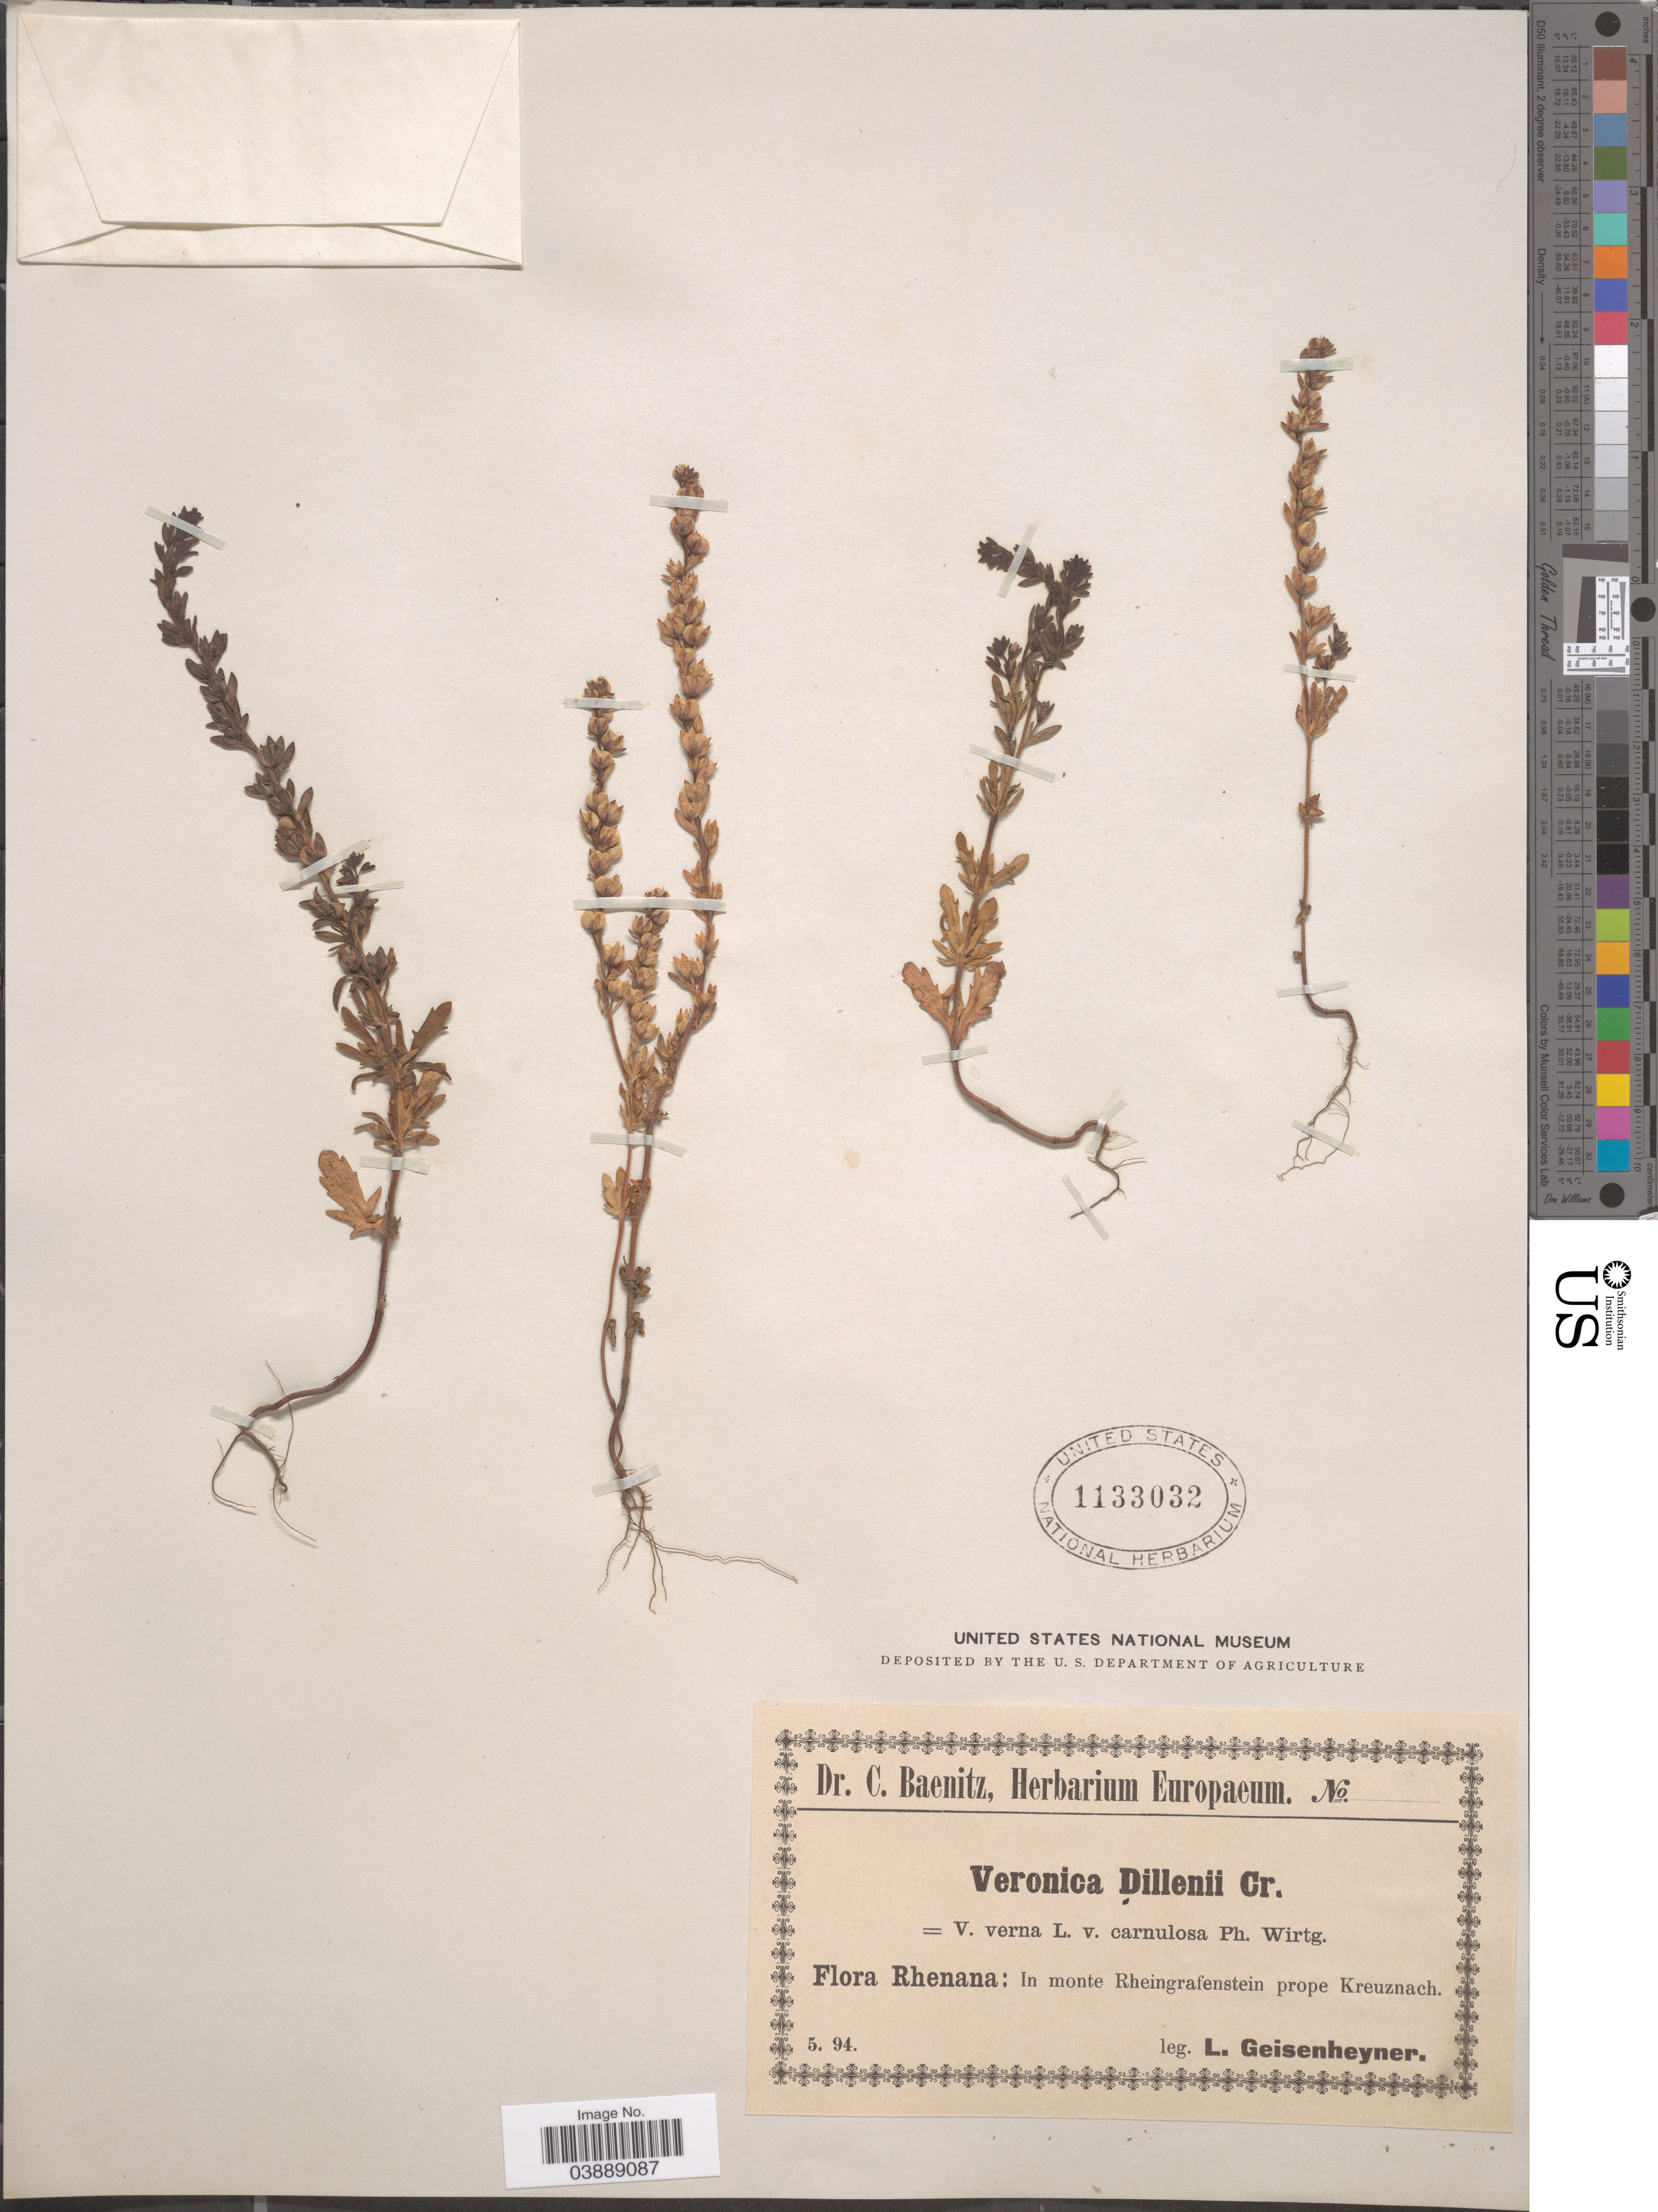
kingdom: Plantae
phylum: Tracheophyta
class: Magnoliopsida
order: Lamiales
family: Plantaginaceae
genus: Veronica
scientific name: Veronica dillenii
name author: Crantz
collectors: L. Geisenheyner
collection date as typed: Transcribed d/m/y: /5/94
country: Germany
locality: Rhenana: In monte Rheingrafenstein prope Kreuznach.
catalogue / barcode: US 1133032